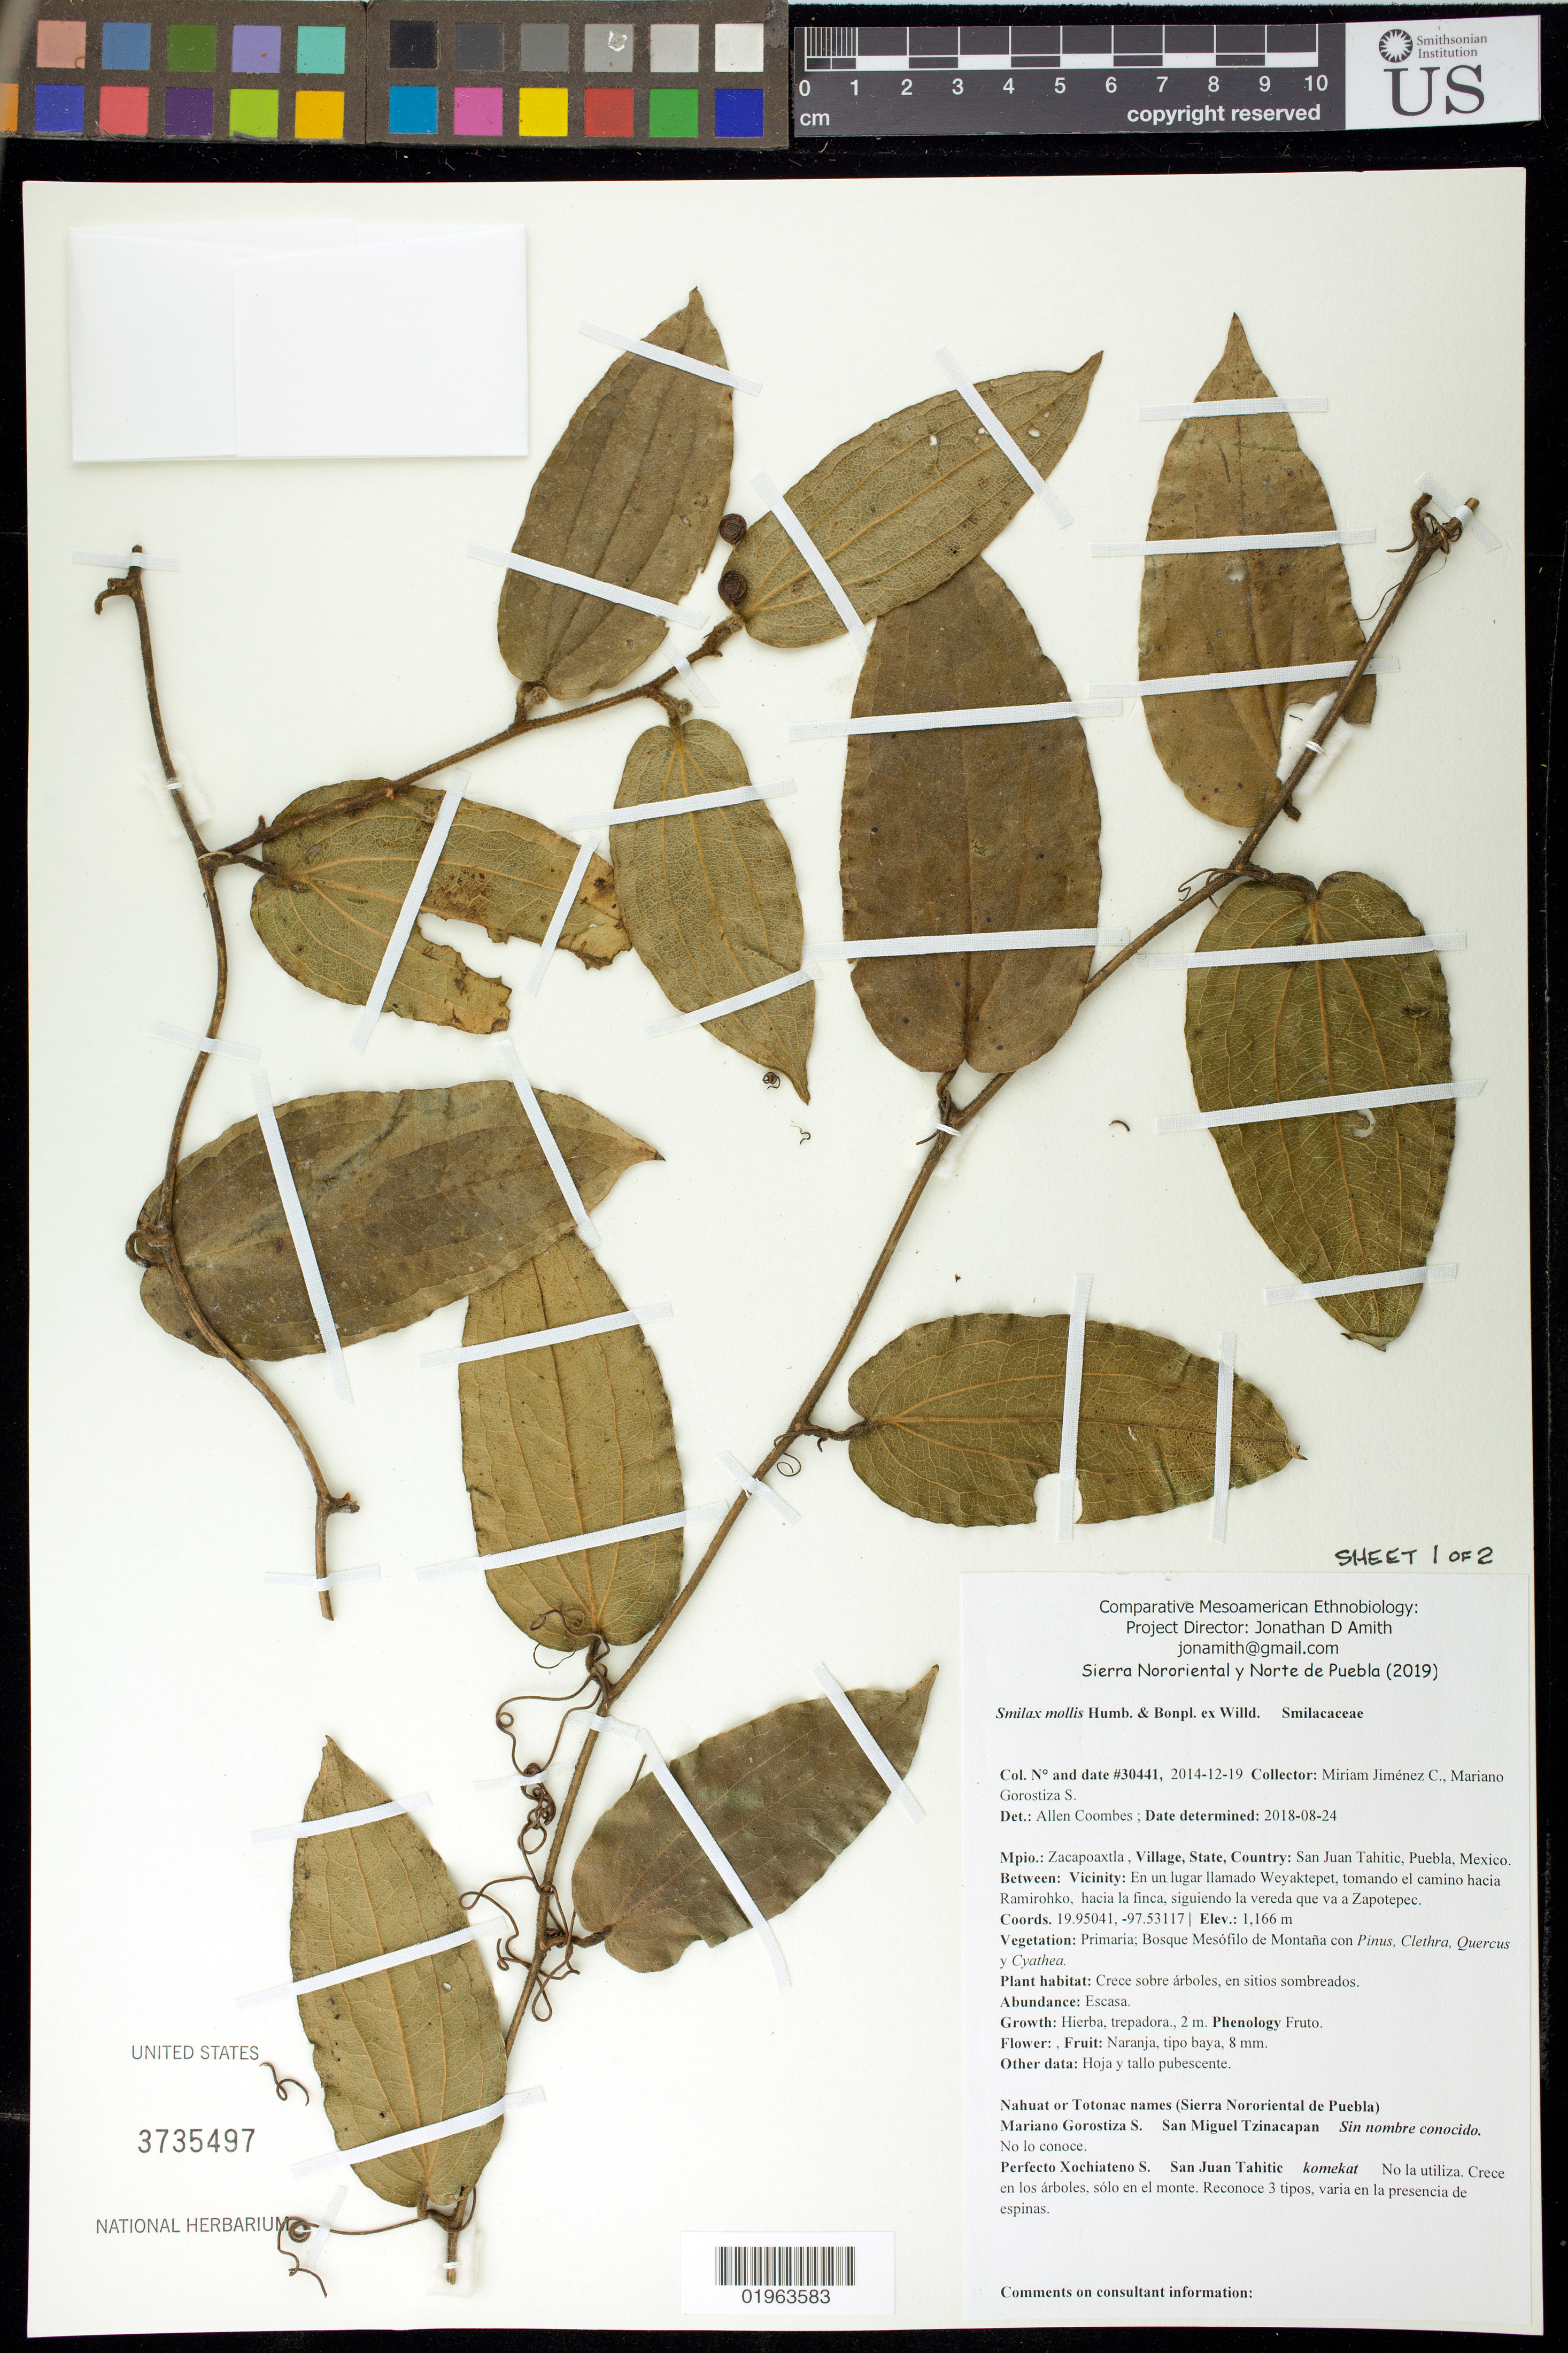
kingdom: Plantae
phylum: Tracheophyta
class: Liliopsida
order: Liliales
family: Smilacaceae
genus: Smilax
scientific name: Smilax mollis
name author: Humb. & Bonpl. ex Willd.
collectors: M. Jimenez & M. Salazar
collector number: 30441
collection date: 2014-12-19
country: Mexico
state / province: Puebla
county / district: Zacapoaxtla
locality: San Juan Tahitic, En un lugar llamado Weyaktepet, tomando el camino hacia Ramirohko, hacia la finca, siguiendo la vereda que va a Zapotepec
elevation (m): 1166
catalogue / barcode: US 3735497